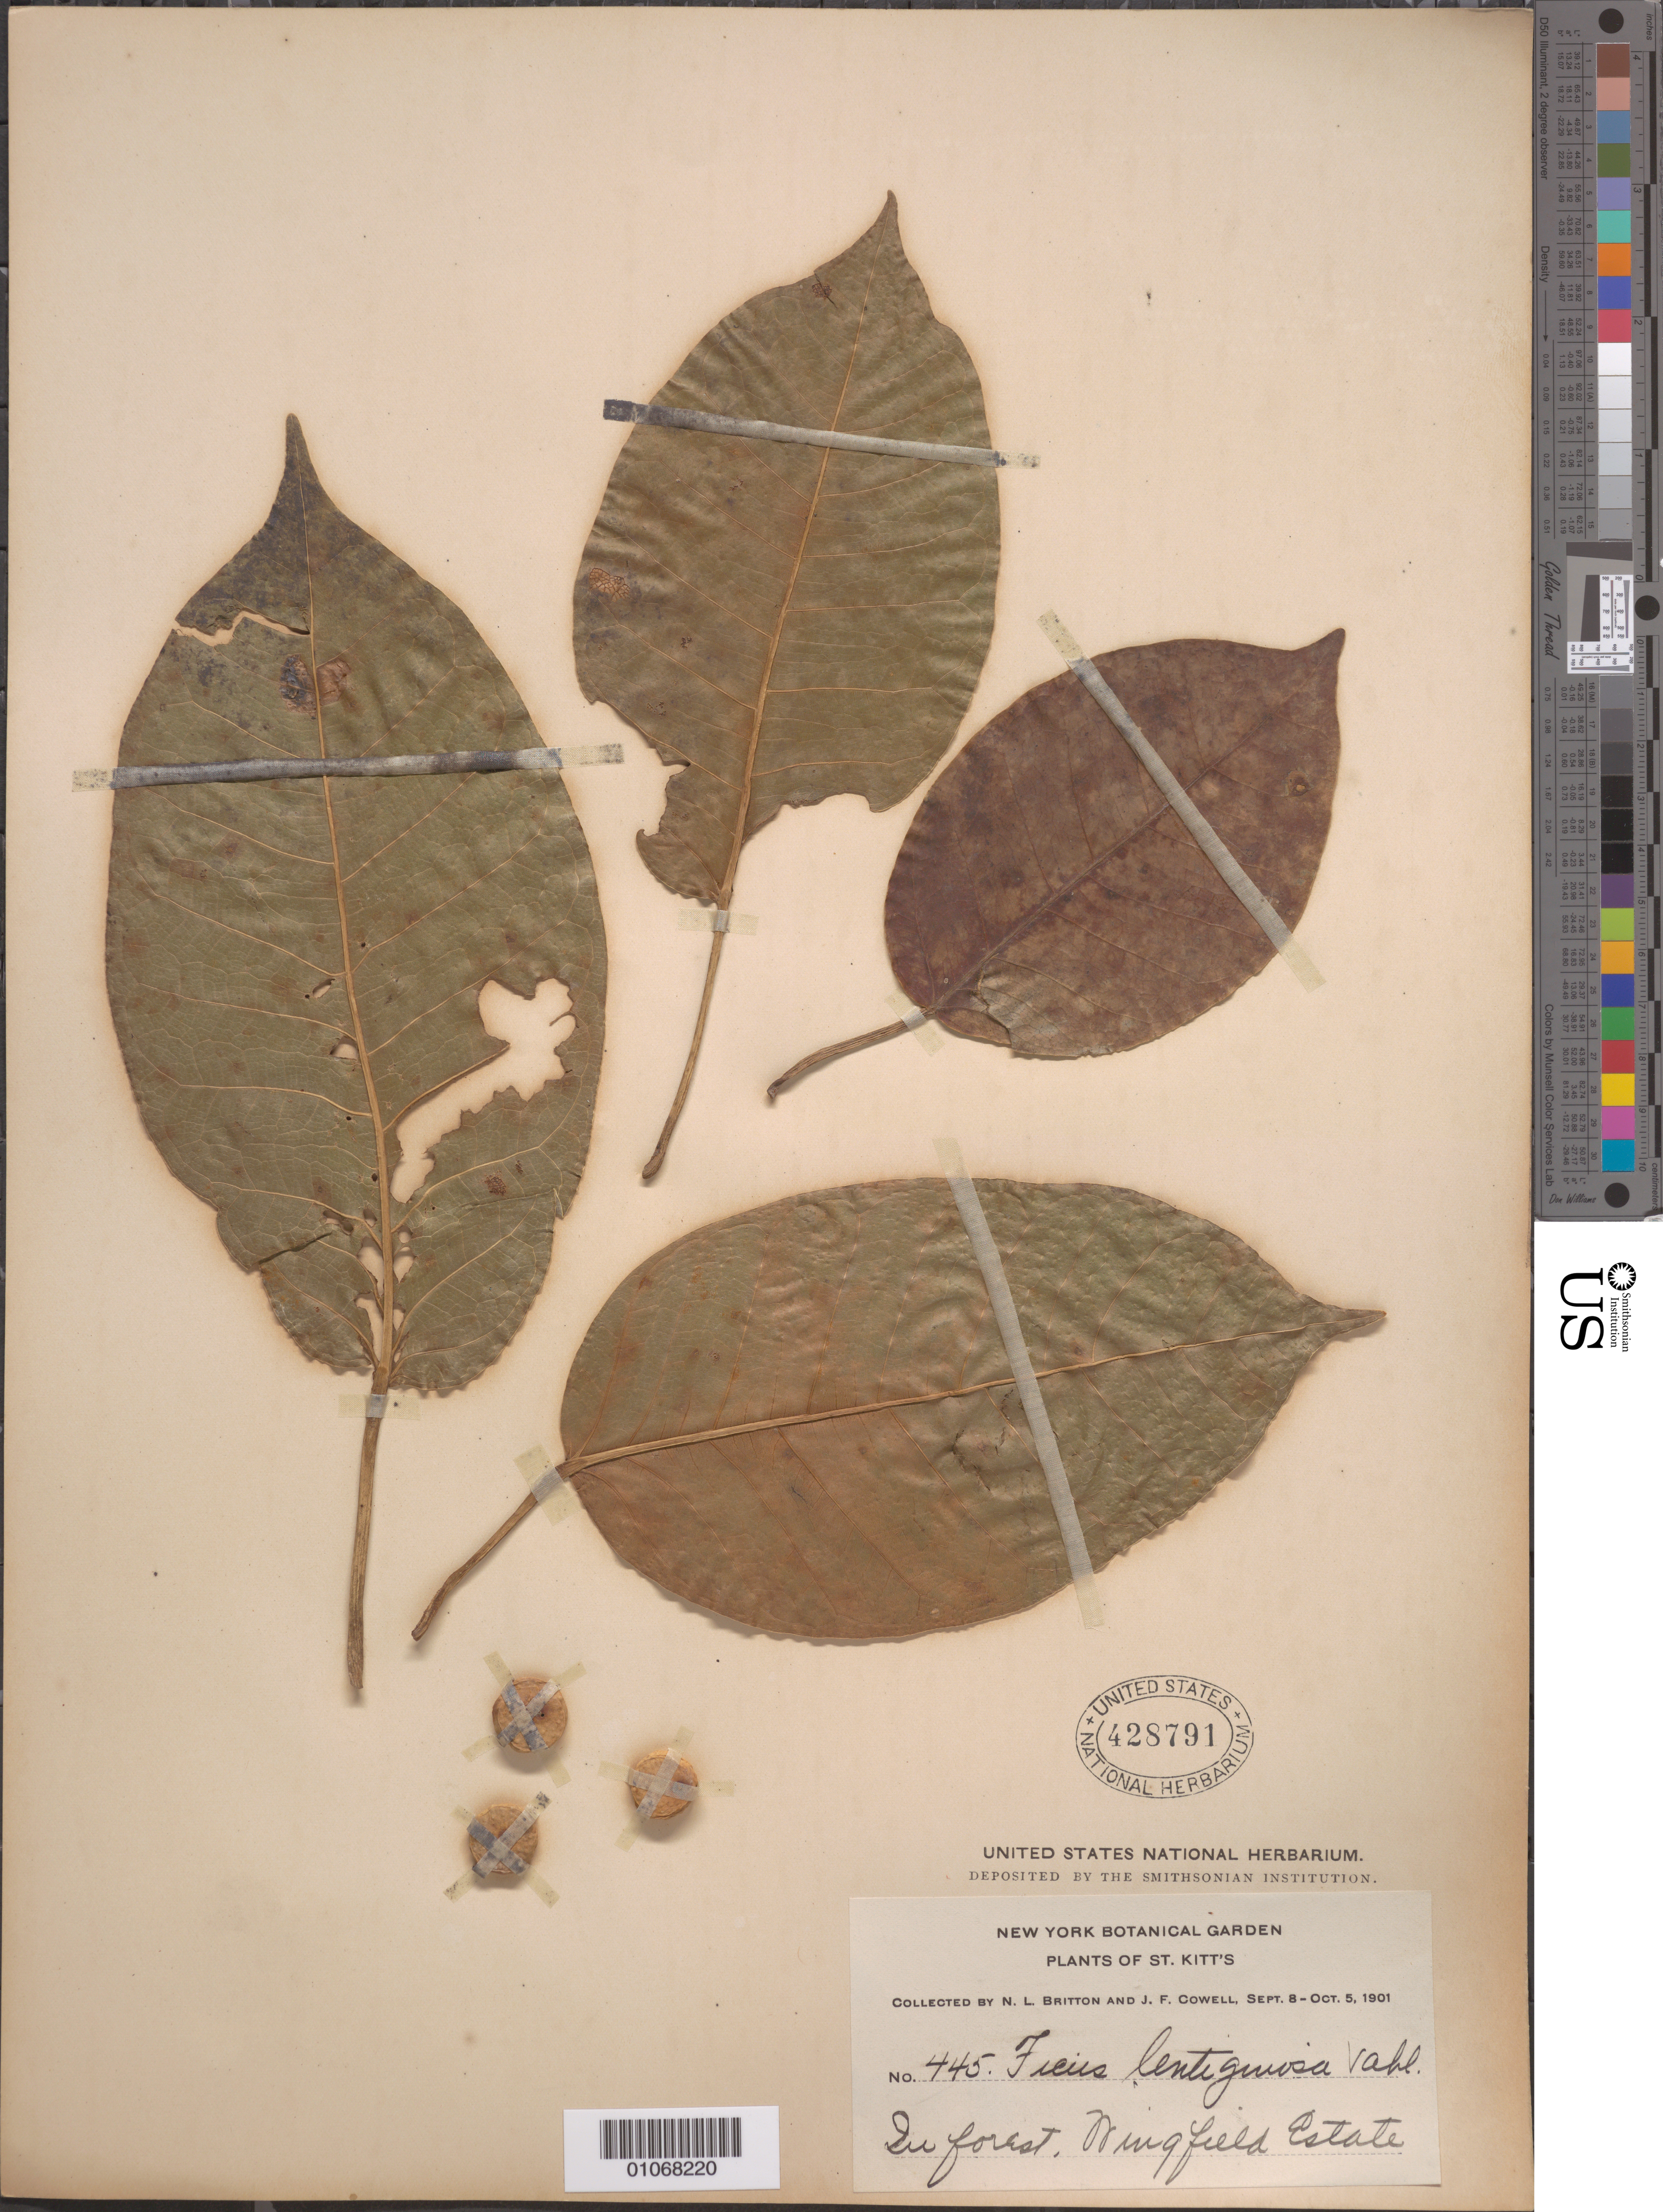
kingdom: Plantae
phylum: Tracheophyta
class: Magnoliopsida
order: Rosales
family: Moraceae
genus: Ficus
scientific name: Ficus citrifolia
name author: Mill.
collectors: N. Britton & J. F. Cowell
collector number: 445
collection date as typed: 08 Sep 1901 to 05 Oct 1901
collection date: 1901-09-08/1901-10-05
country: St. Christopher-Nevis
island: St. Christopher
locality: Forest, Mingfield estate.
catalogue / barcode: US 428791